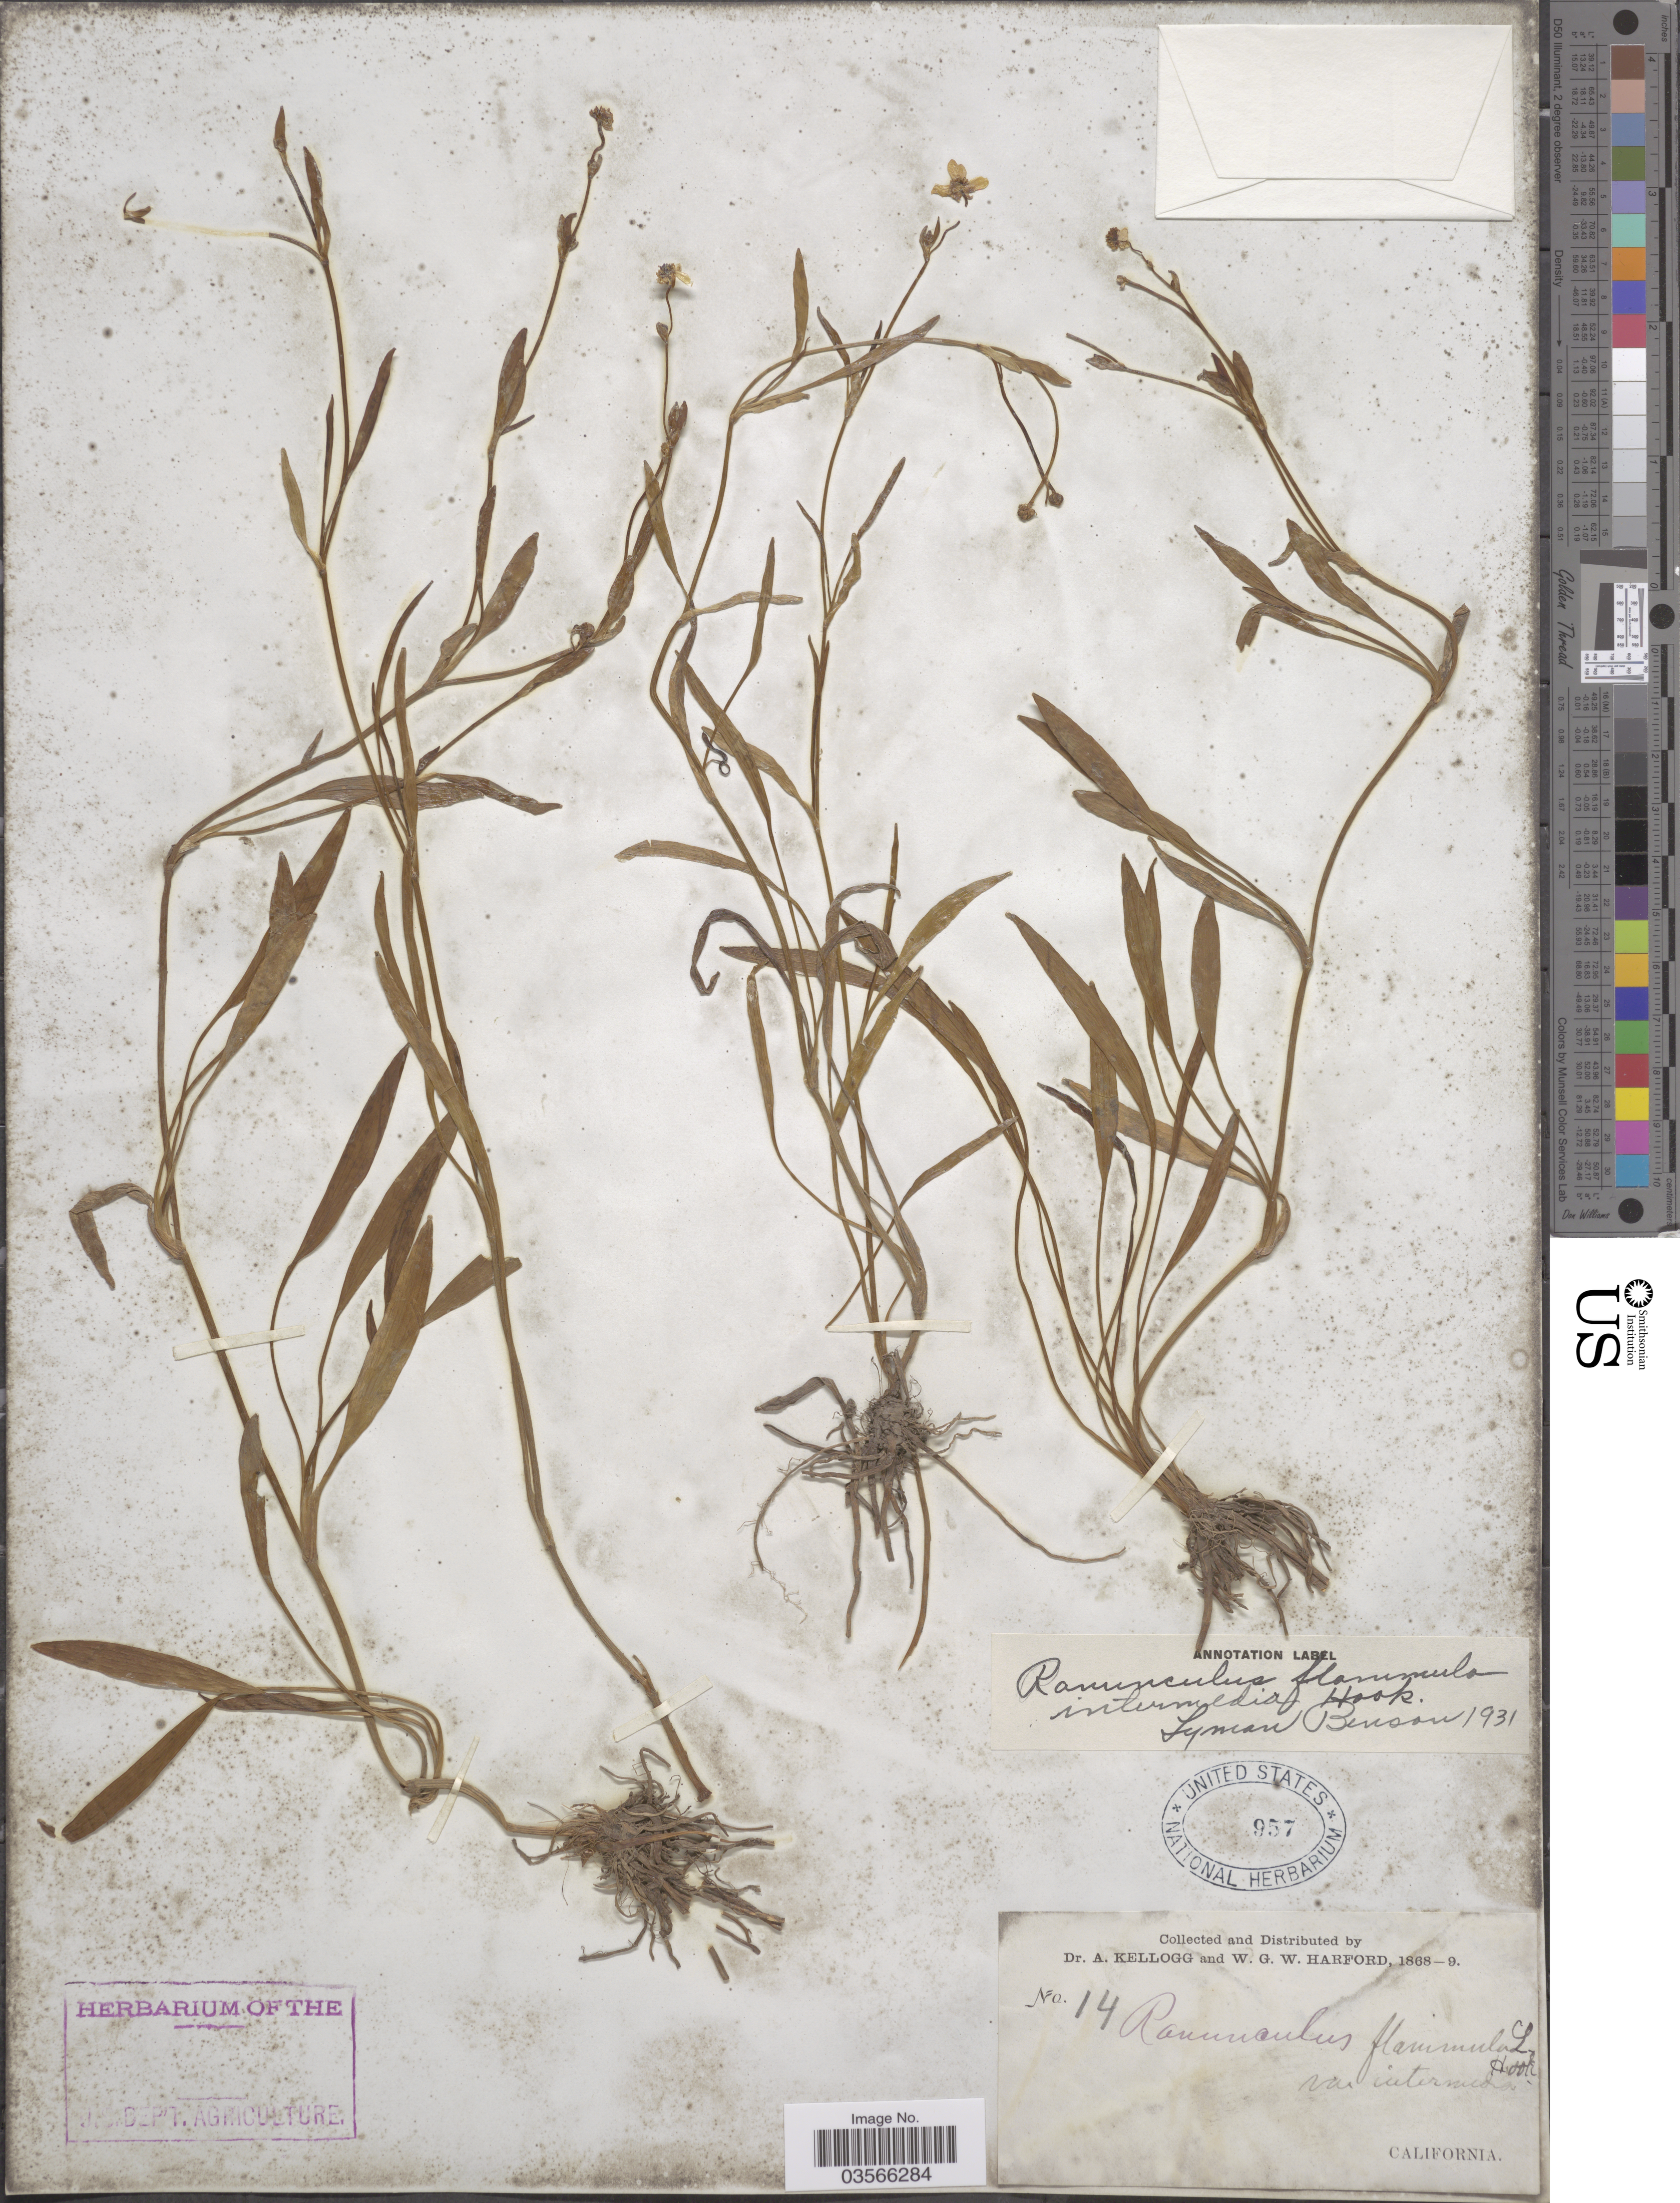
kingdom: Plantae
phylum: Tracheophyta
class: Magnoliopsida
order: Ranunculales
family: Ranunculaceae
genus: Ranunculus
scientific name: Ranunculus flammula var. ovalis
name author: (J.M. Bigelow) L.D. Benson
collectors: A. Kellogg & W. G. W. Harford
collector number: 14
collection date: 1868/1869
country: United States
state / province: California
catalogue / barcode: US 957